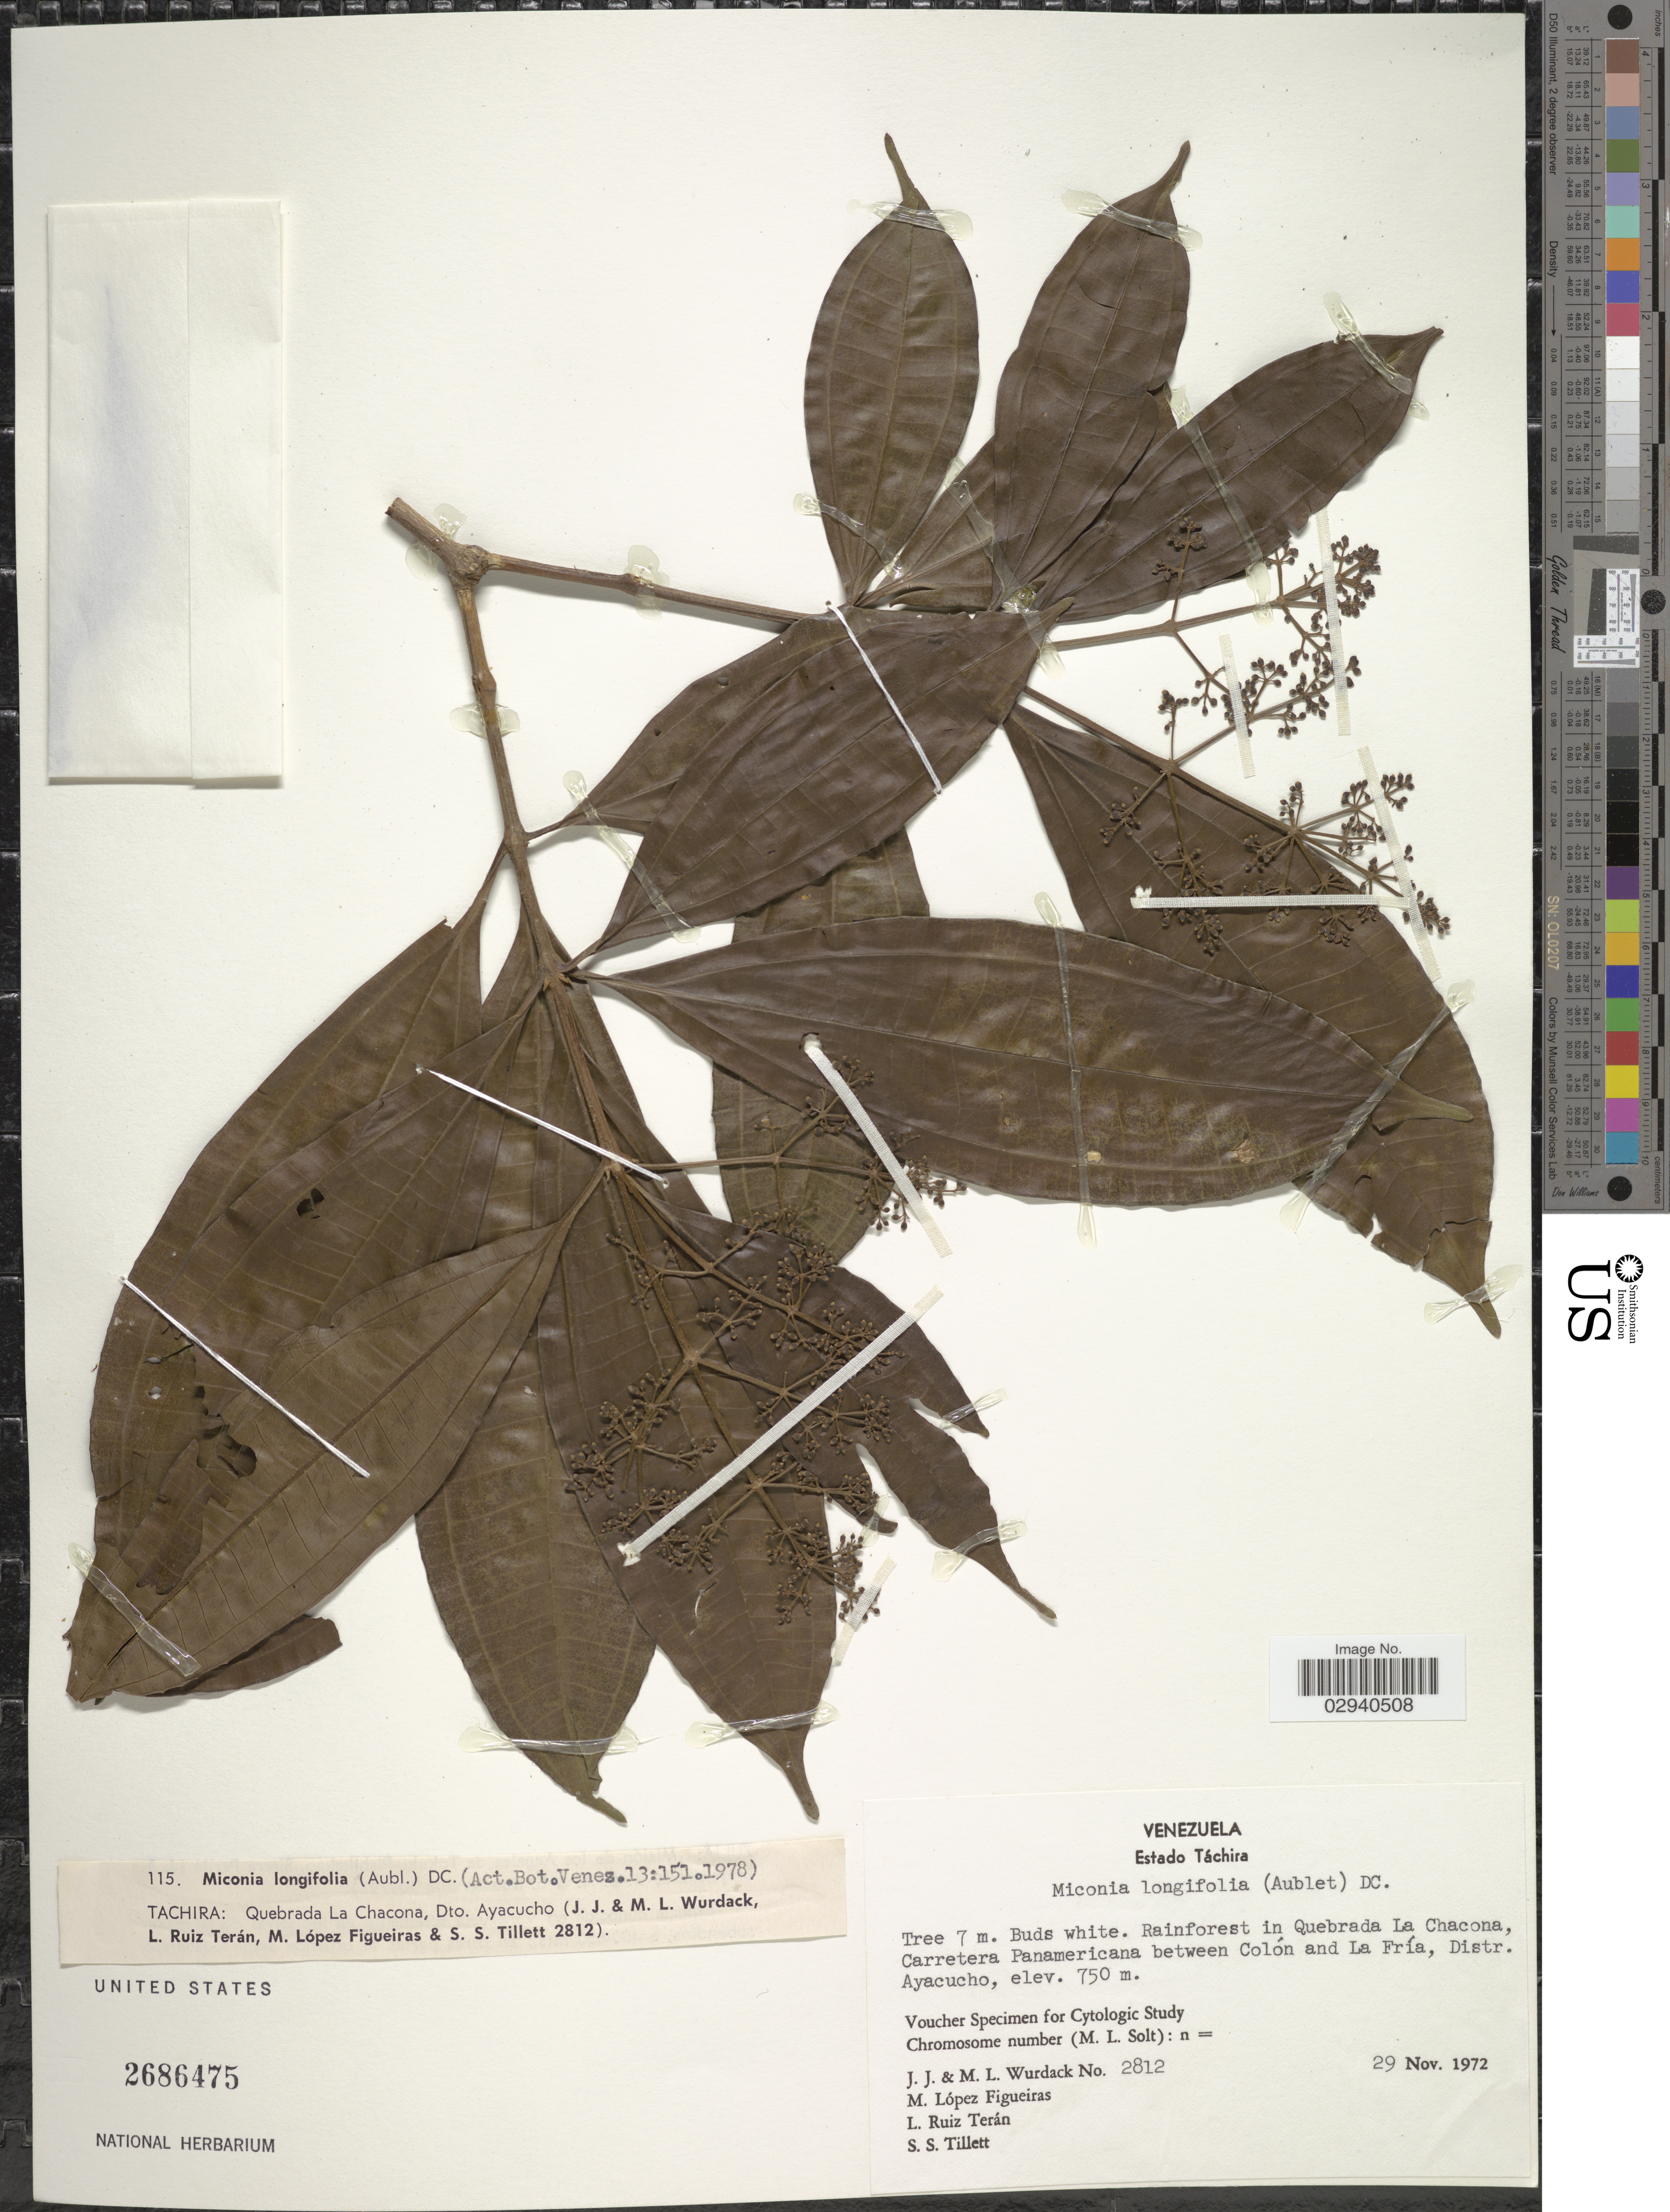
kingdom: Plantae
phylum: Tracheophyta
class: Magnoliopsida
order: Myrtales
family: Melastomataceae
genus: Miconia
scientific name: Miconia longifolia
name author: (Aubl.) DC.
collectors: J. J. Wurdack, M. L. Wurdack, M. López Figueiras & L. E. Ruíz-Terán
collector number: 2812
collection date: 1972-11-29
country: Venezuela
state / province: Tachira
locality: Rainforest in Quebrada La Chacona, Carretera Panamericana between Colón and La Fría, Distr. Ayacucho.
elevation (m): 750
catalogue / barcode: US 2686475